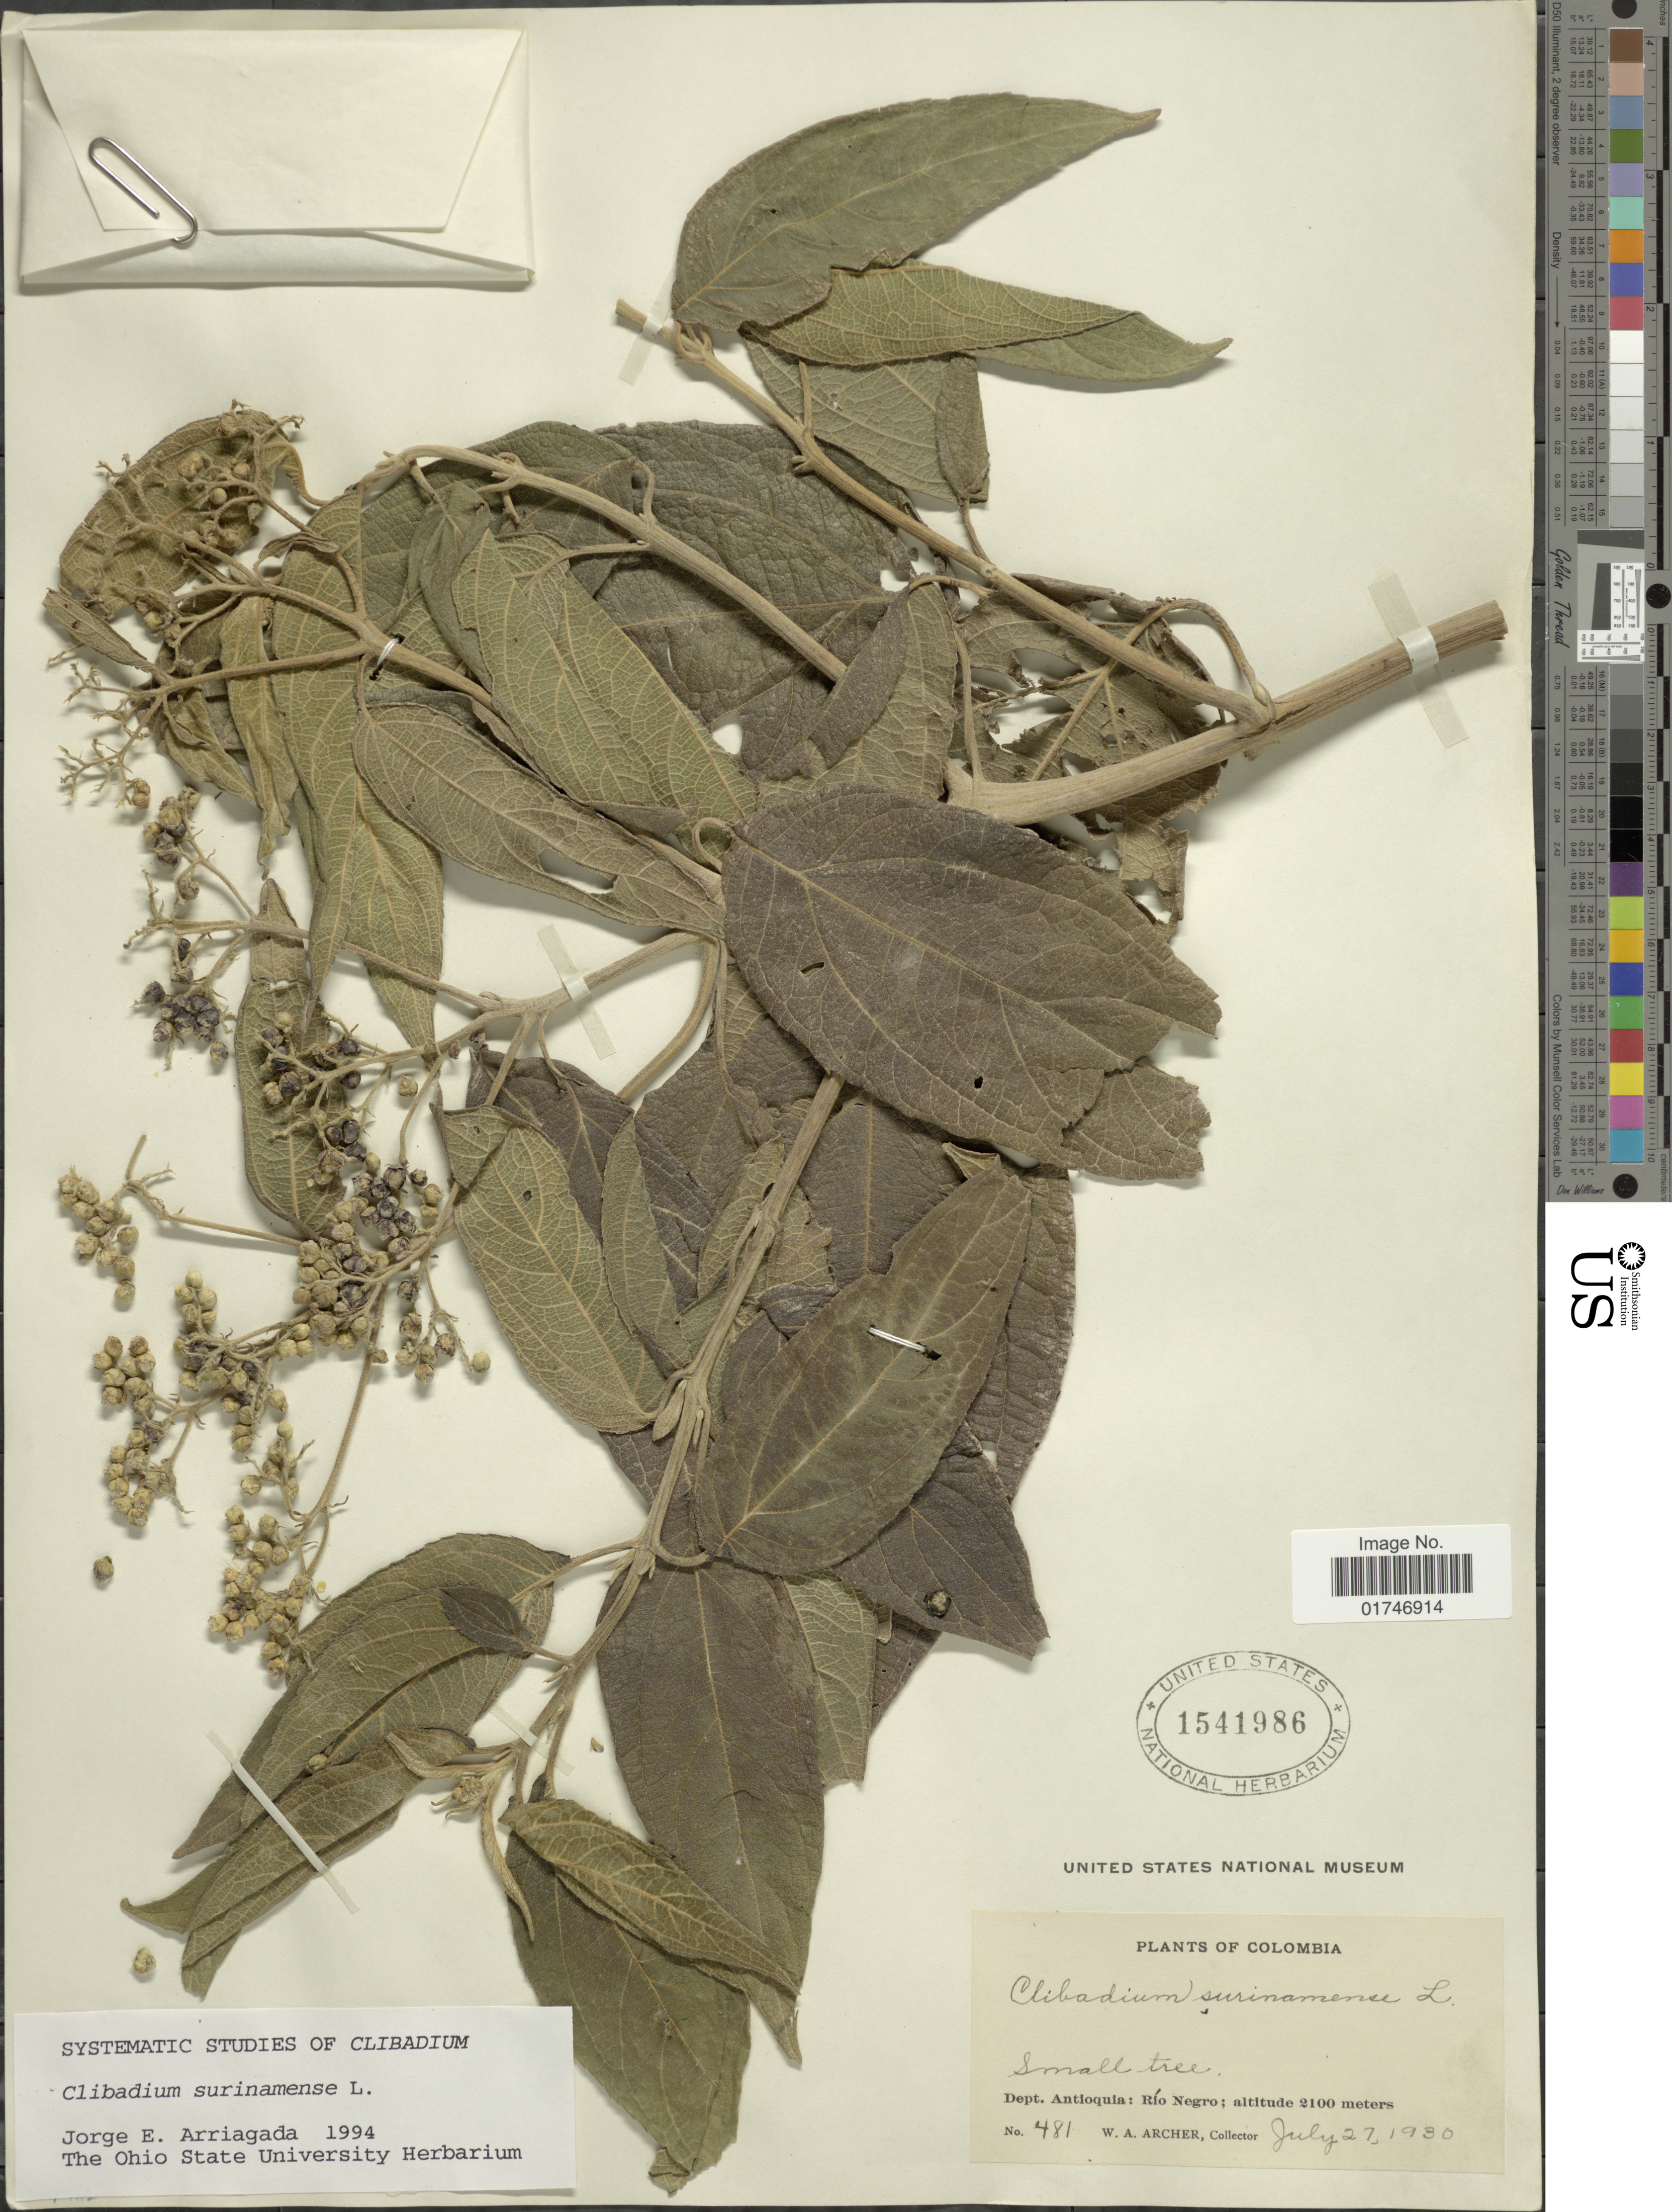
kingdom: Plantae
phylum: Tracheophyta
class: Magnoliopsida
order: Asterales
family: Asteraceae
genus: Clibadium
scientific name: Clibadium surinamense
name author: L.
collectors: W. A. Archer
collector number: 481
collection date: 1930-07-27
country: Colombia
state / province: Antioquia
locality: Dept. Antioquia: Río Negro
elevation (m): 2100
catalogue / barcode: US 1541986